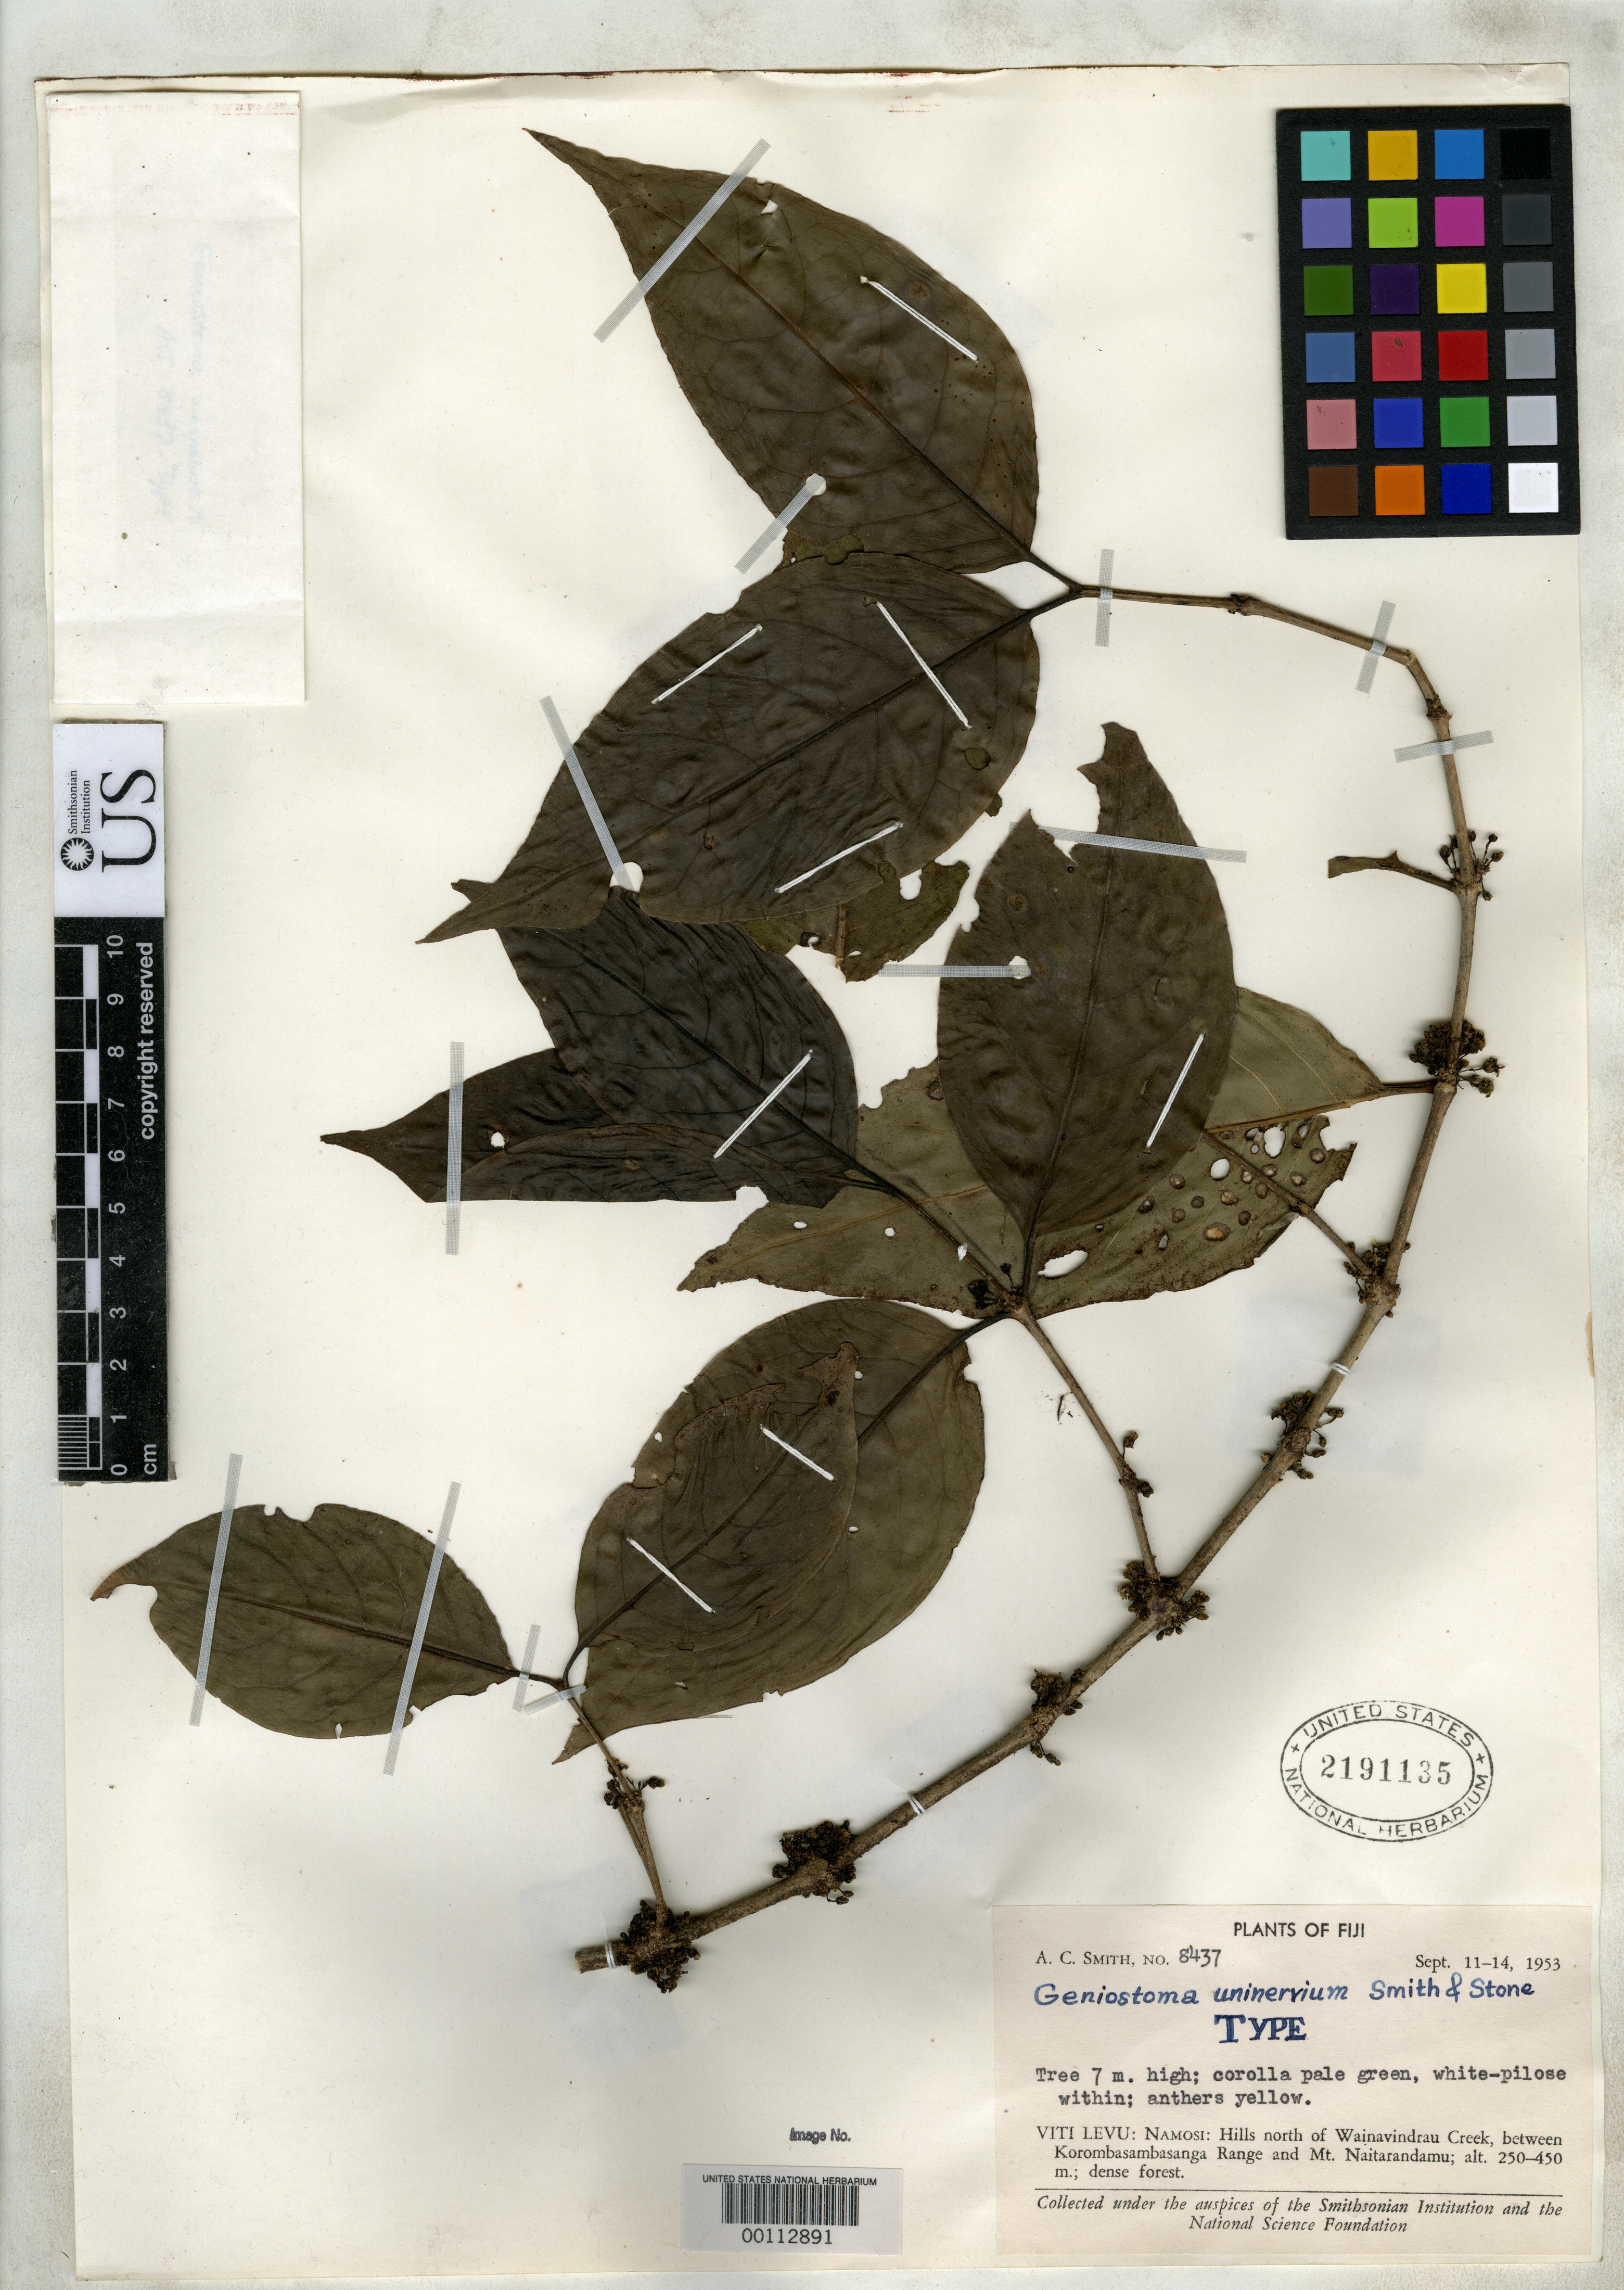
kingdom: Plantae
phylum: Tracheophyta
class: Magnoliopsida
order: Gentianales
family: Loganiaceae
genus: Geniostoma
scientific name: Geniostoma uninervium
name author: A.C. Sm. & B.C. Stone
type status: Holotype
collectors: A. C. Smith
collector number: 8437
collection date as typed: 11 Sep 1953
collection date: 1953-09-11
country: Fiji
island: Viti Levu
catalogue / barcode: US 2191135